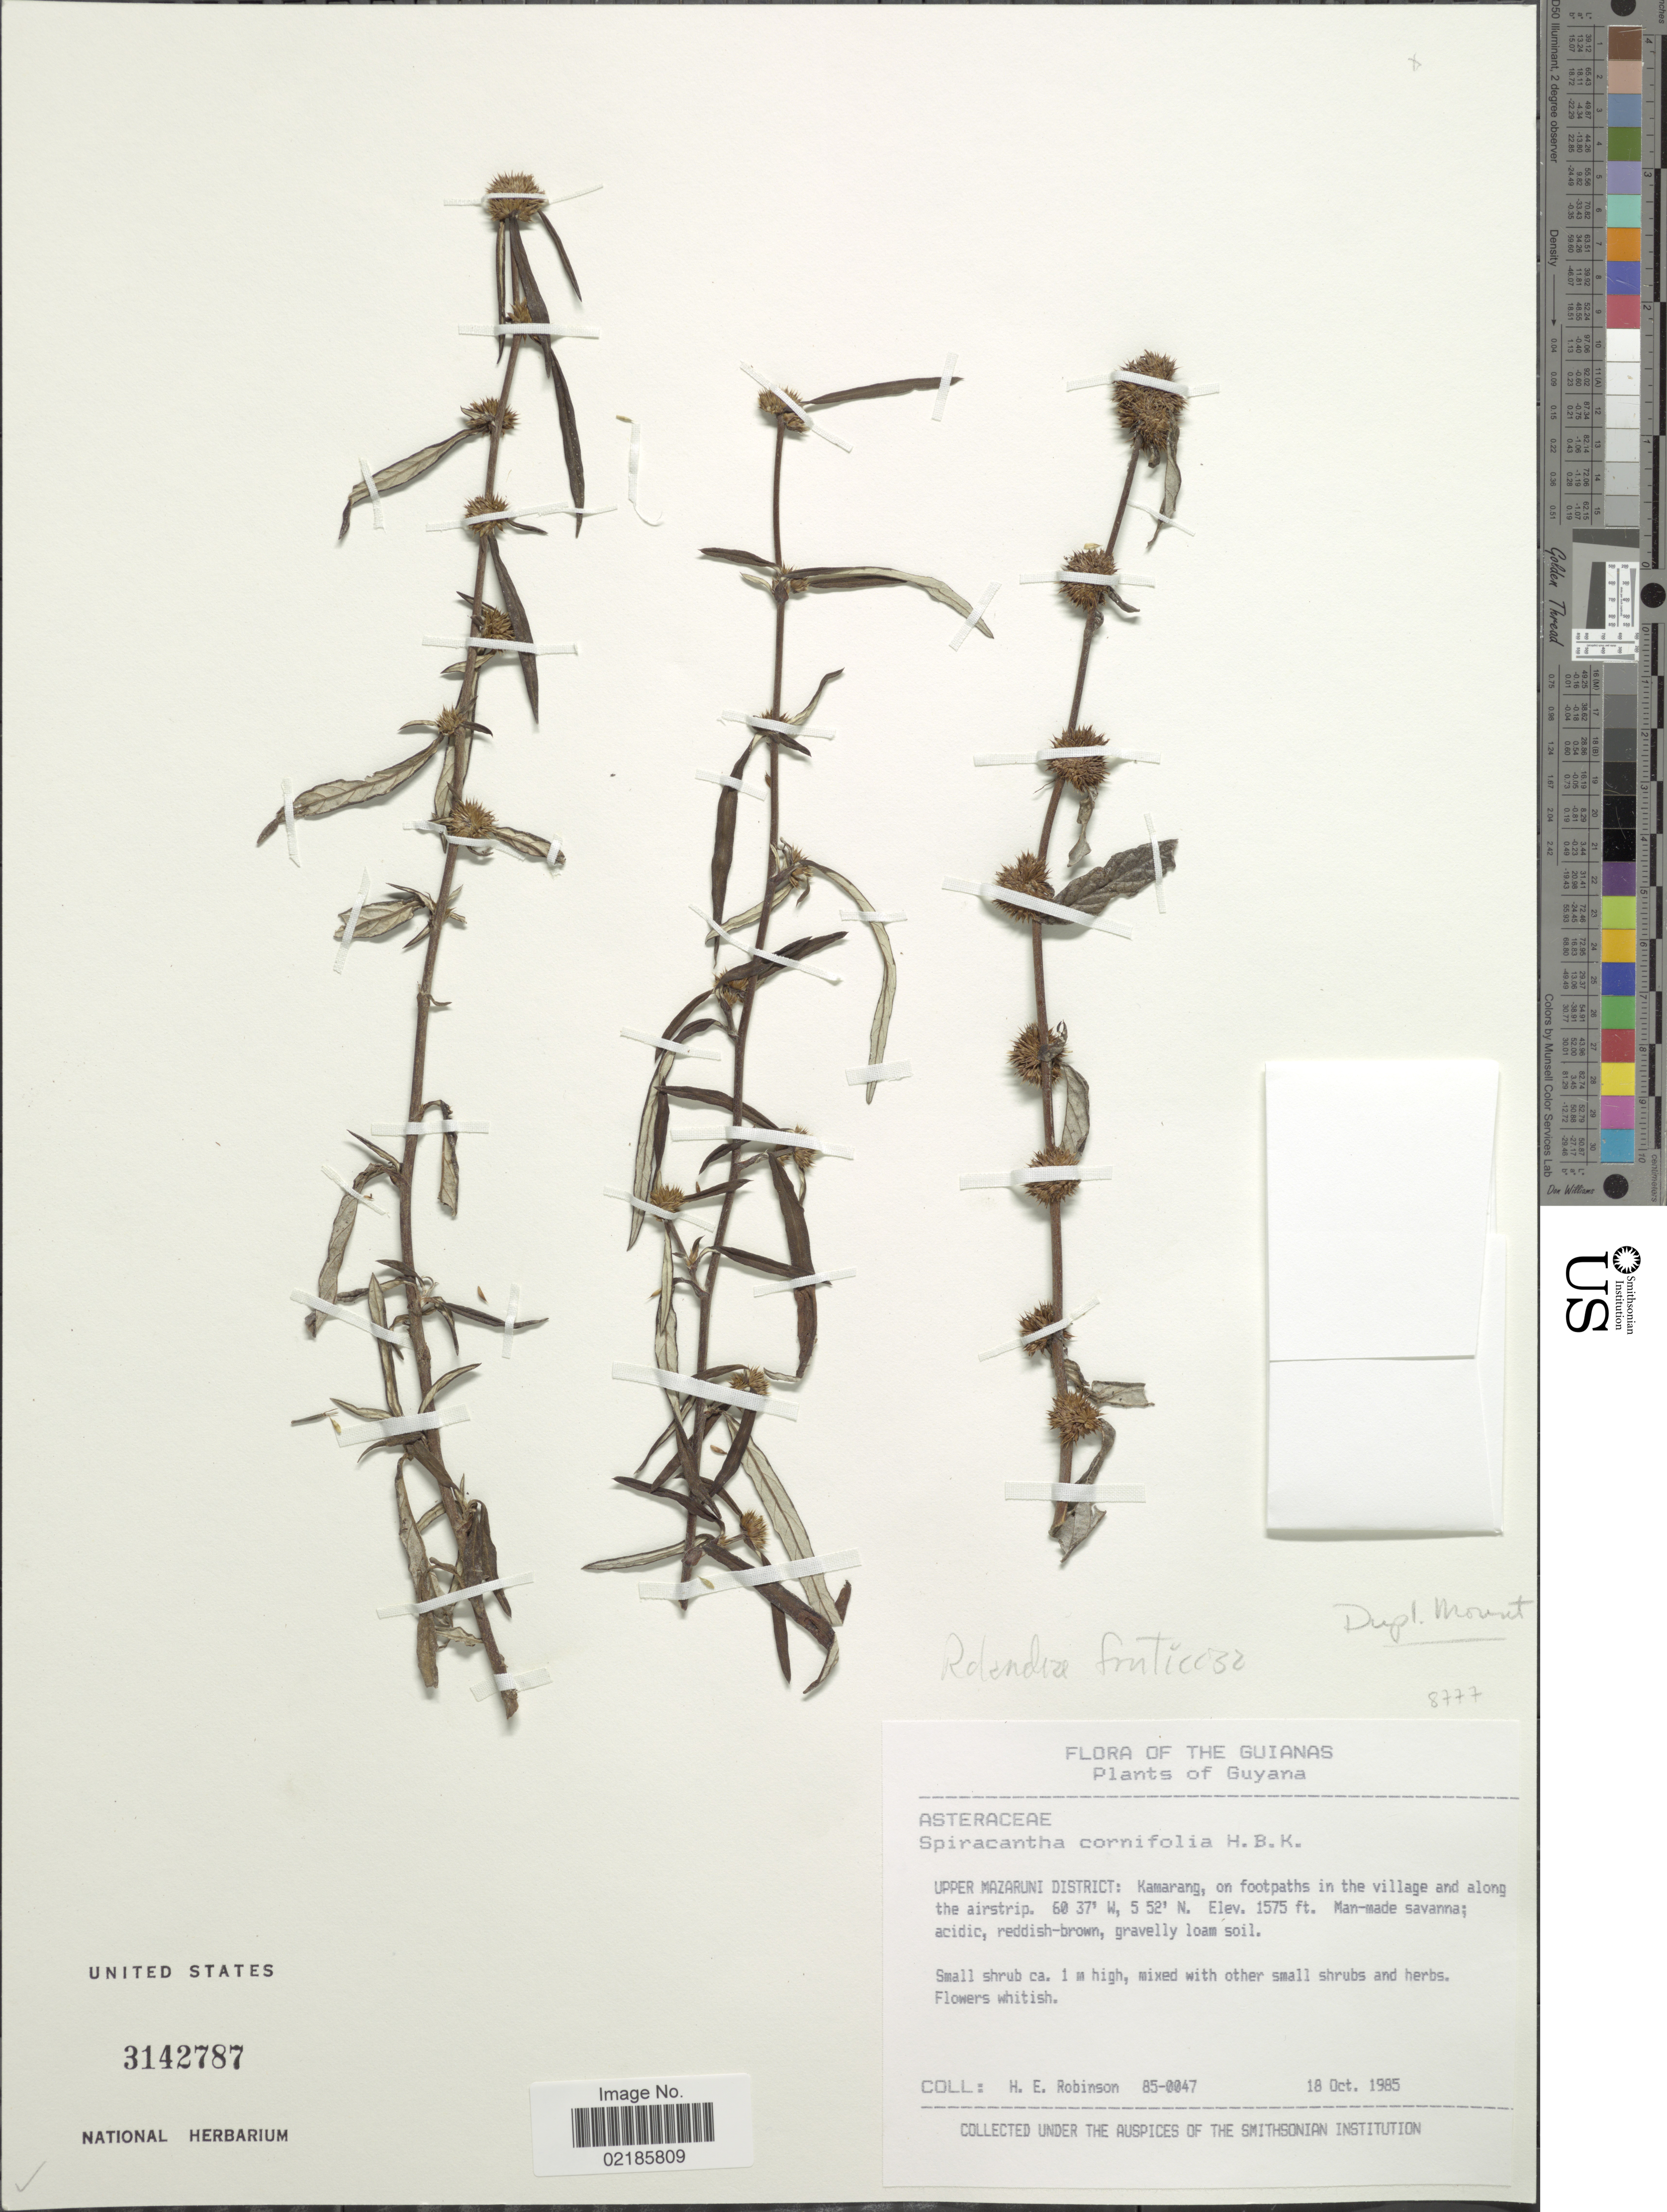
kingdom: Plantae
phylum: Tracheophyta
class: Magnoliopsida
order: Asterales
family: Asteraceae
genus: Rolandra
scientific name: Rolandra fruticosa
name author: (L.) Kuntze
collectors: H. Robinson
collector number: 85-0047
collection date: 1985-10-18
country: Guyana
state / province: Cuyuni-Mazaruni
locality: Guianas. Upper Mazaruni District:Kamarang.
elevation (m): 480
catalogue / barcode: US 3142787